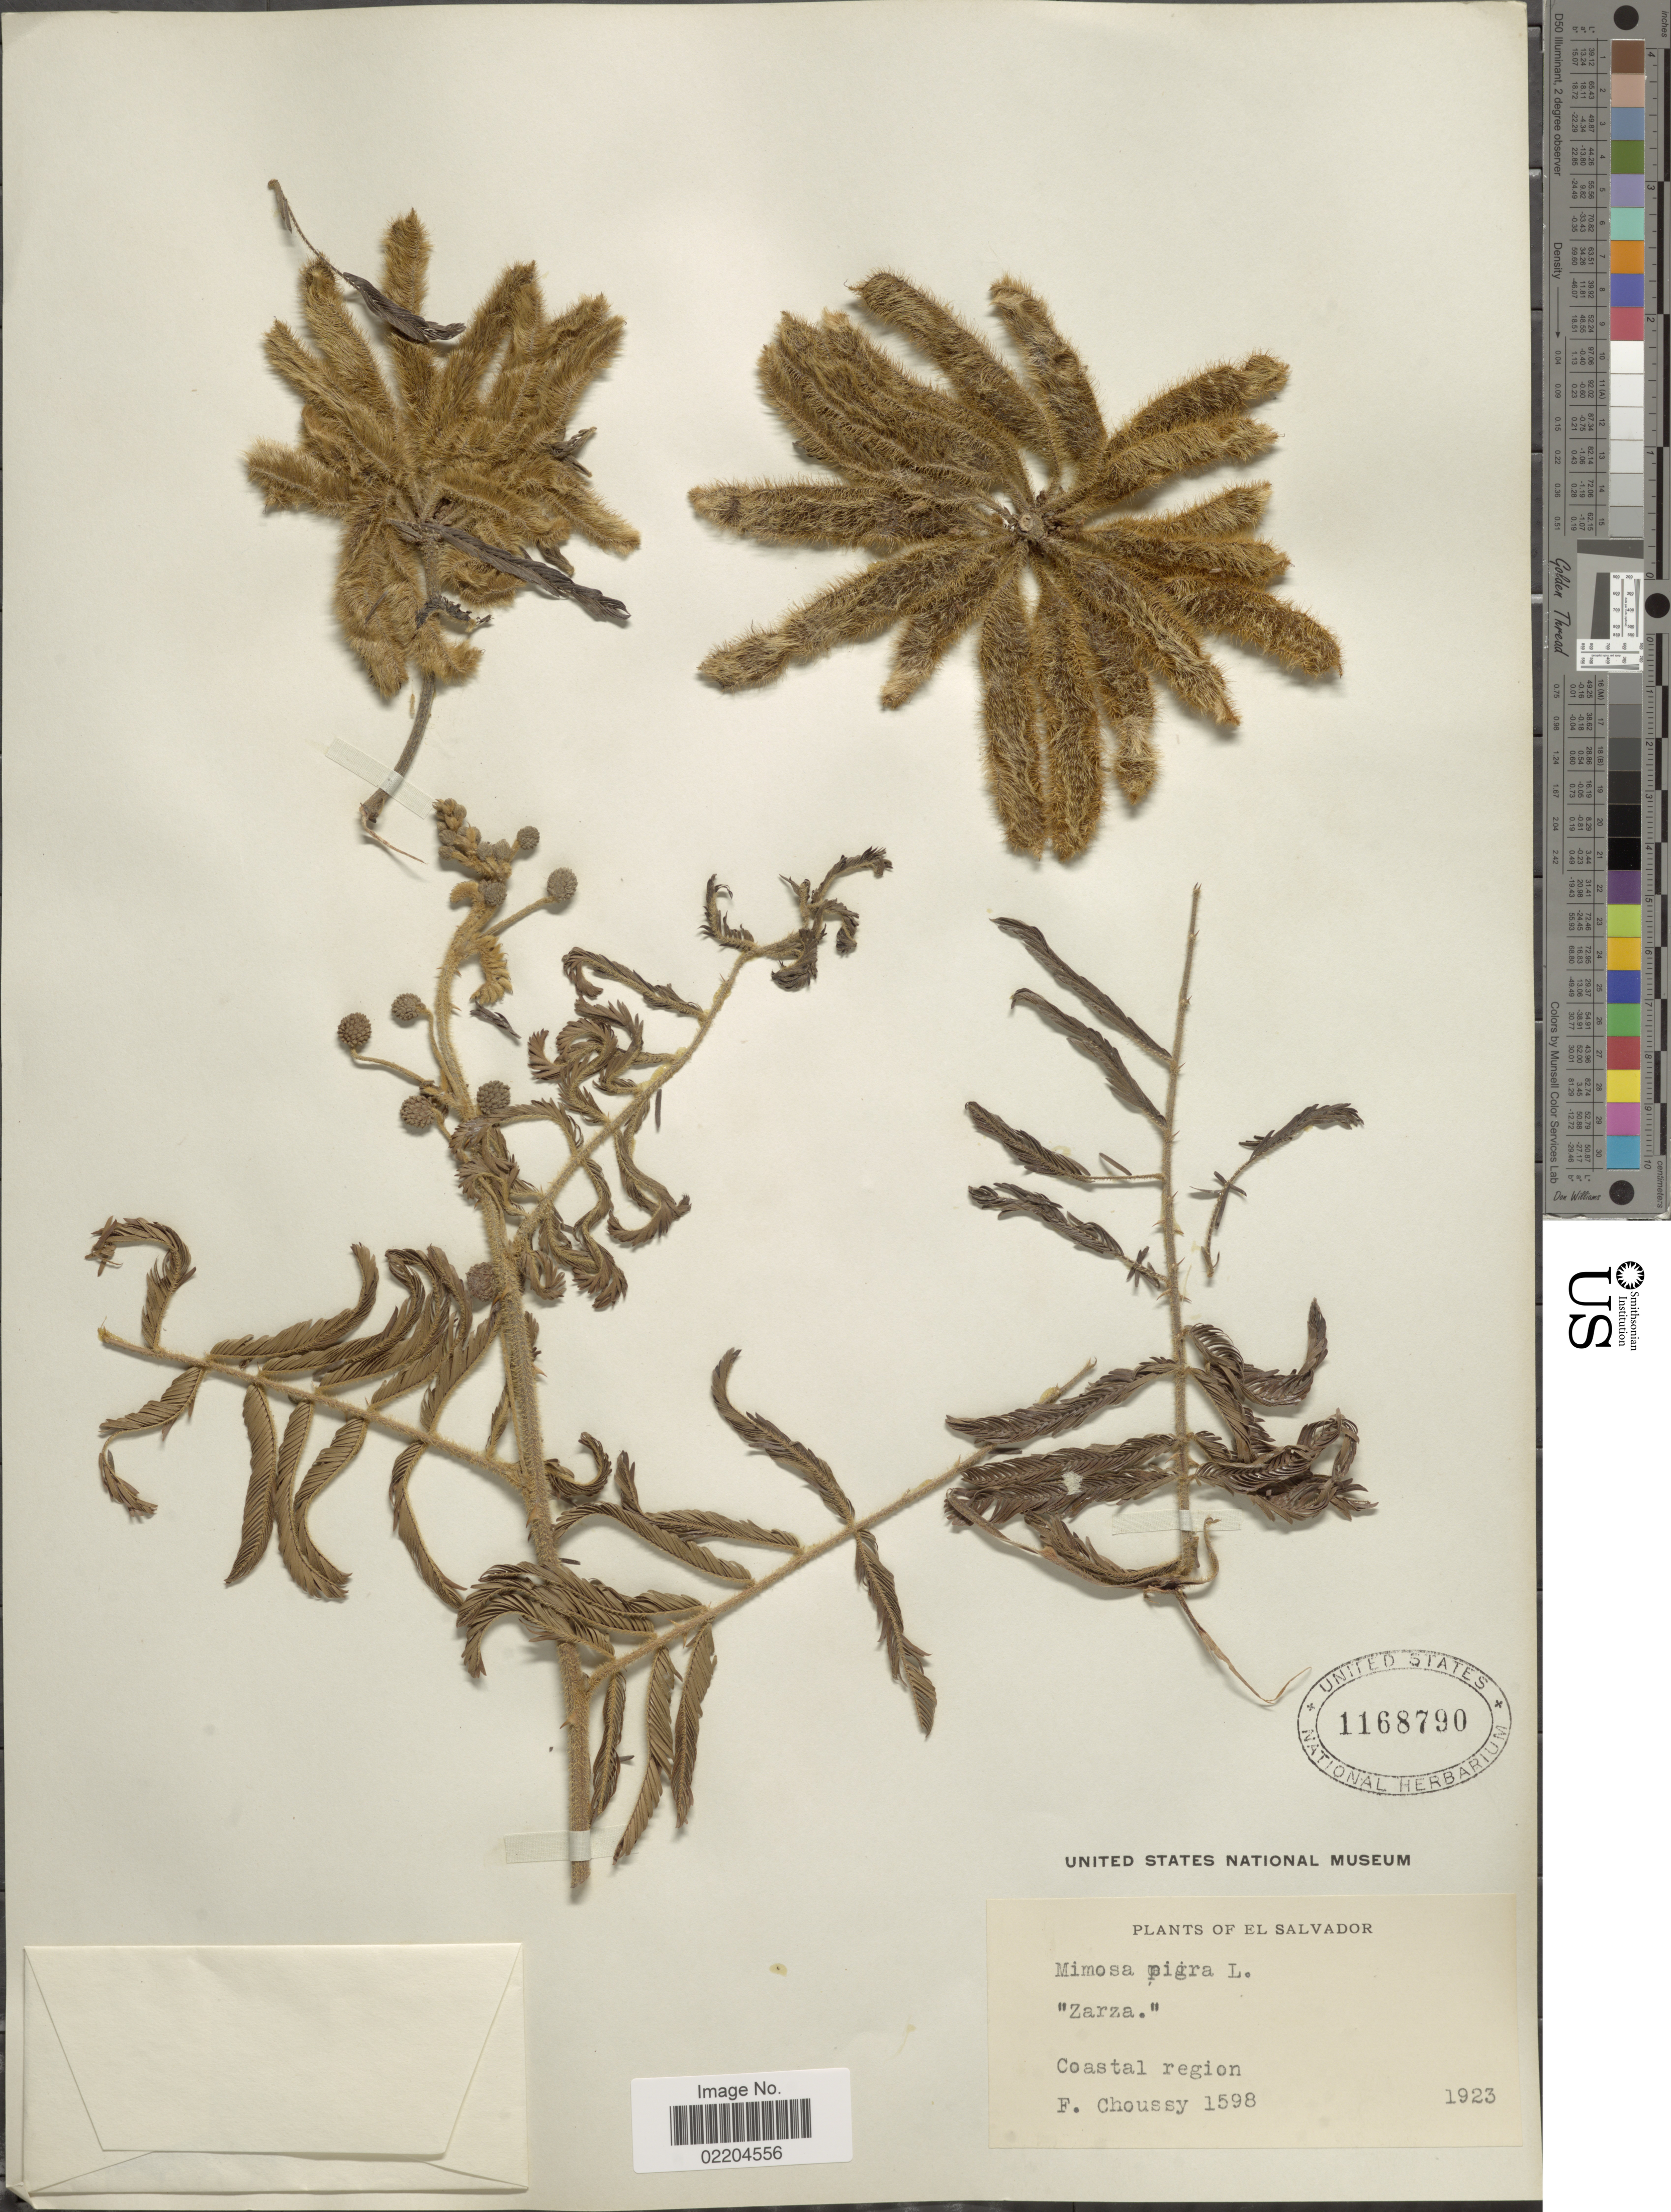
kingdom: Plantae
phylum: Tracheophyta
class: Magnoliopsida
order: Fabales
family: Fabaceae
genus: Mimosa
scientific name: Mimosa pigra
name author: L.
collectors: F. Choussy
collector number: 1598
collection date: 1923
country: El Salvador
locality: Coastal region.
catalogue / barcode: US 1168790